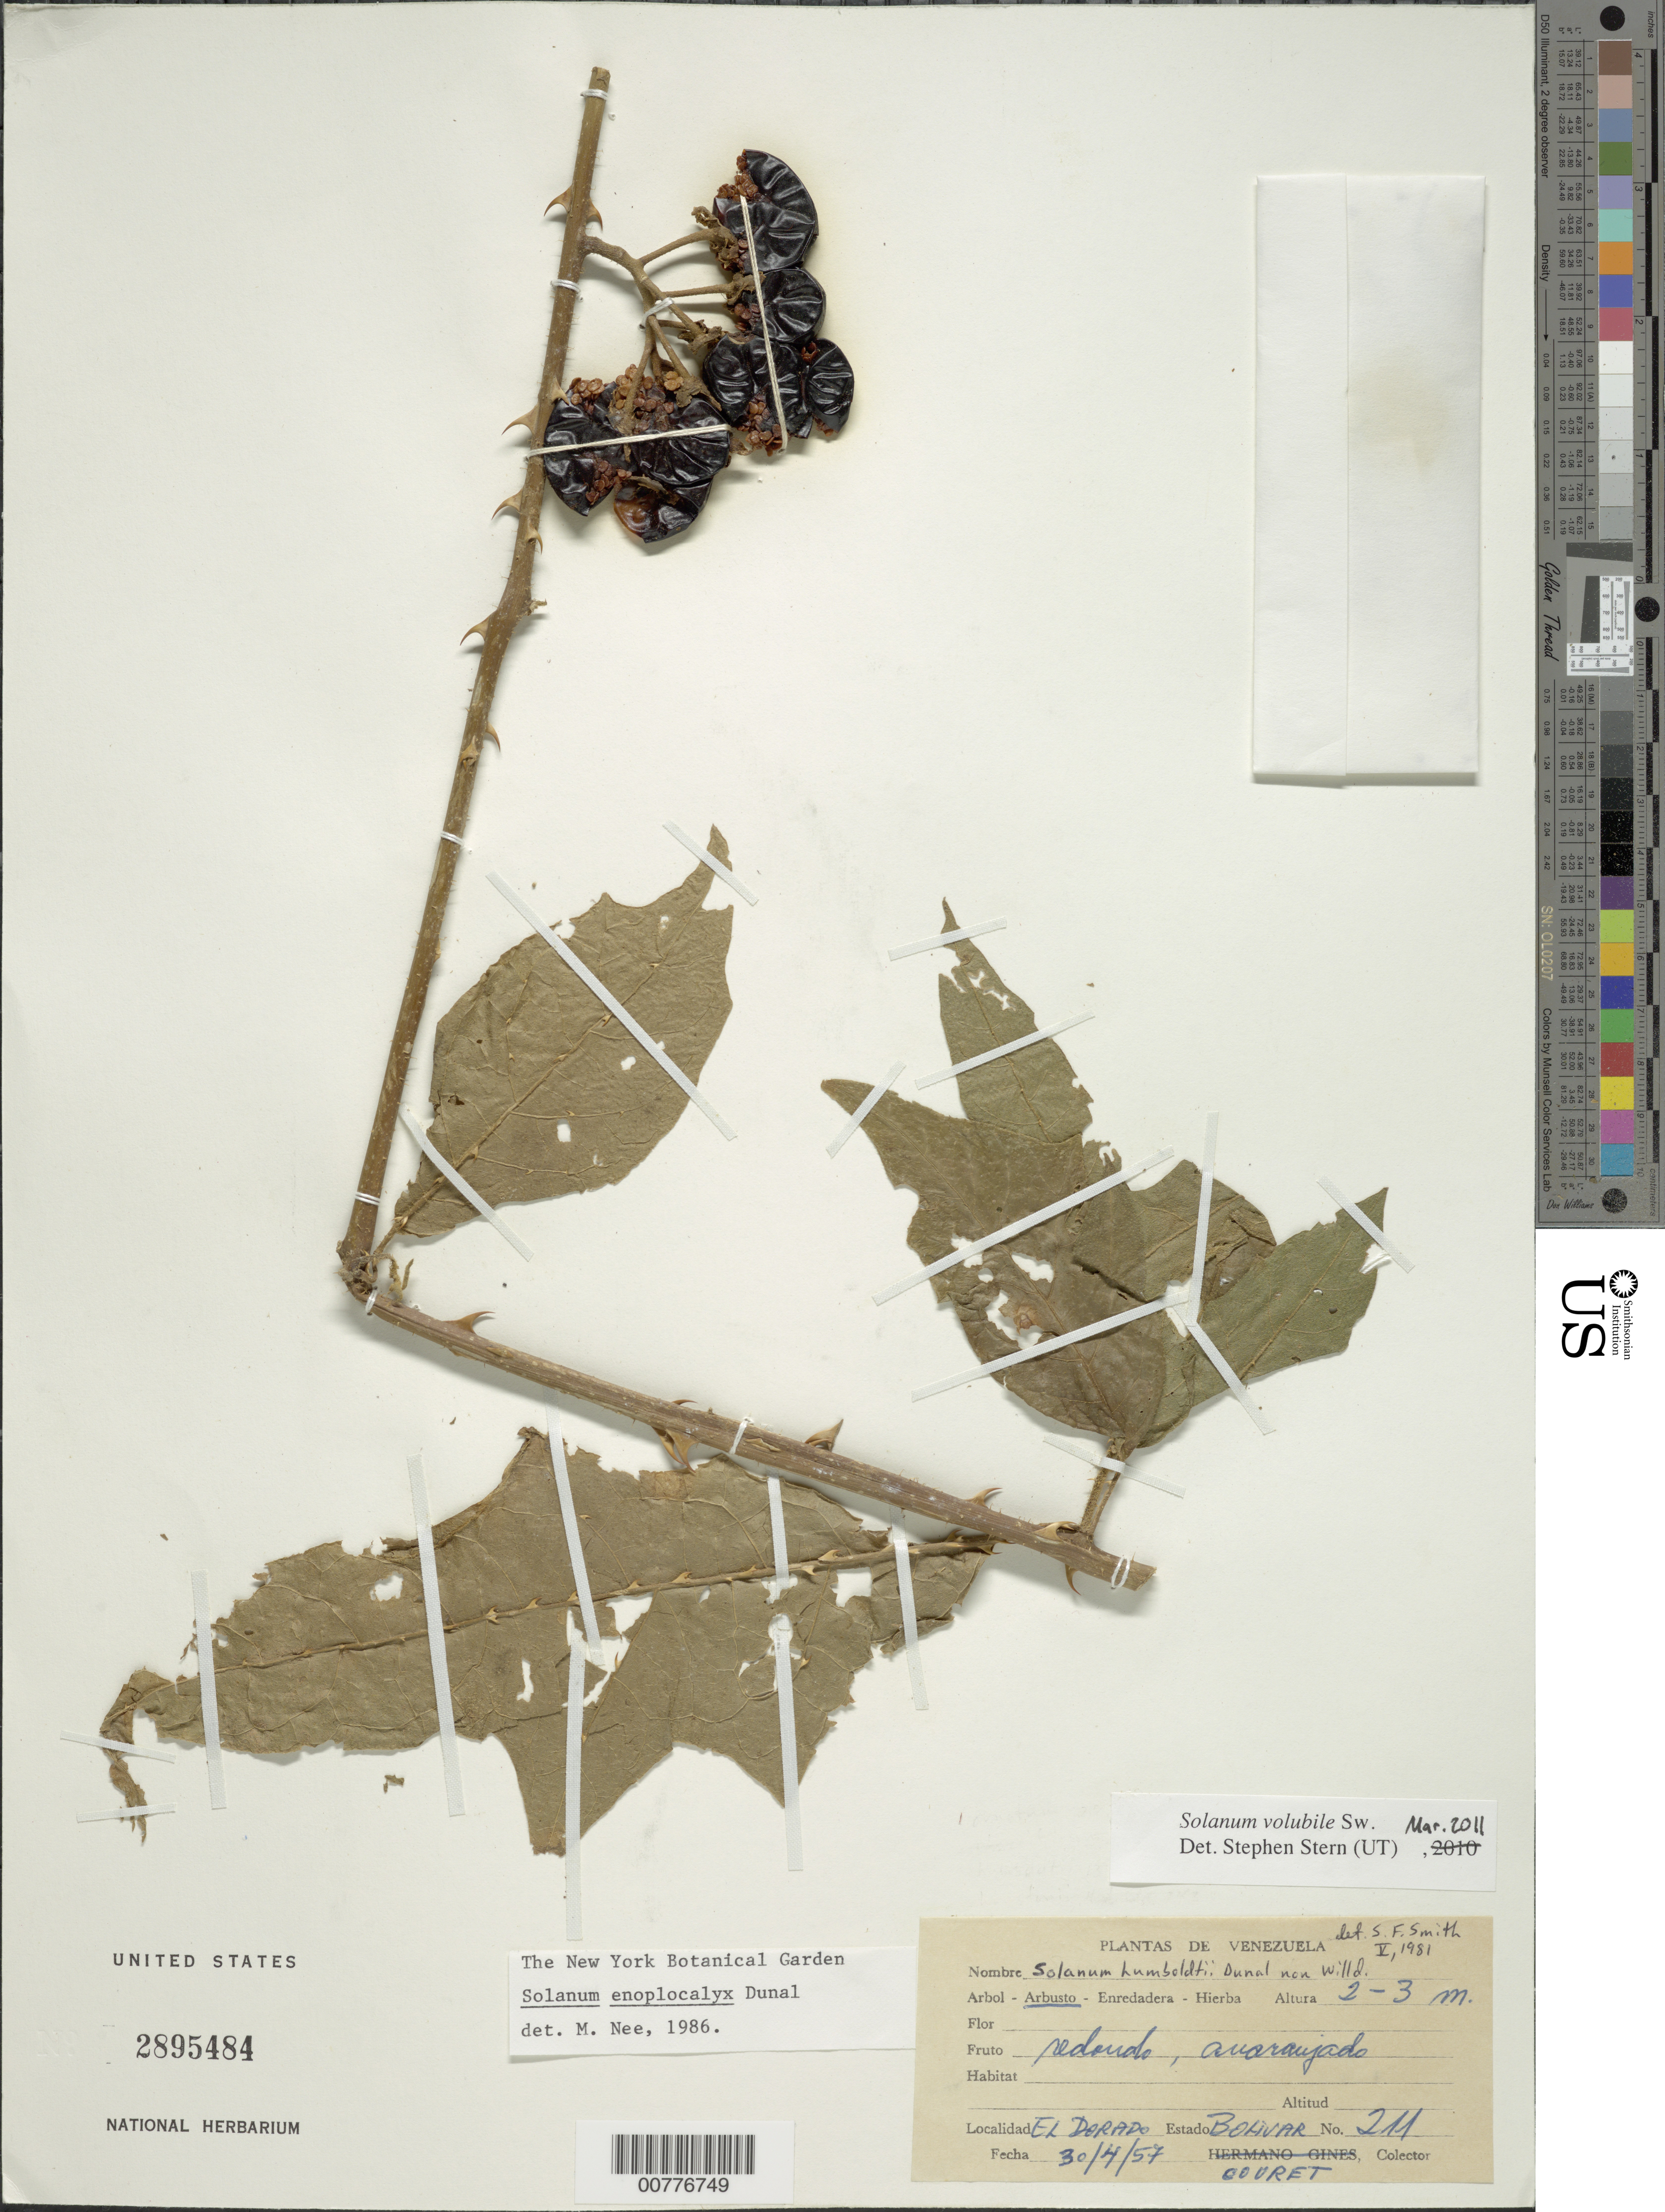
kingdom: Plantae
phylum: Tracheophyta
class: Magnoliopsida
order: Solanales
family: Solanaceae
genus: Solanum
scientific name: Solanum enoplocalyx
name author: Dunal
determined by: Nee, Michael H.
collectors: -. Couret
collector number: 211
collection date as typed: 4 Apr 1957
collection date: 1957-04-04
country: Venezuela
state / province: Bolívar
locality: El Dorado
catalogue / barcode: US 2895484